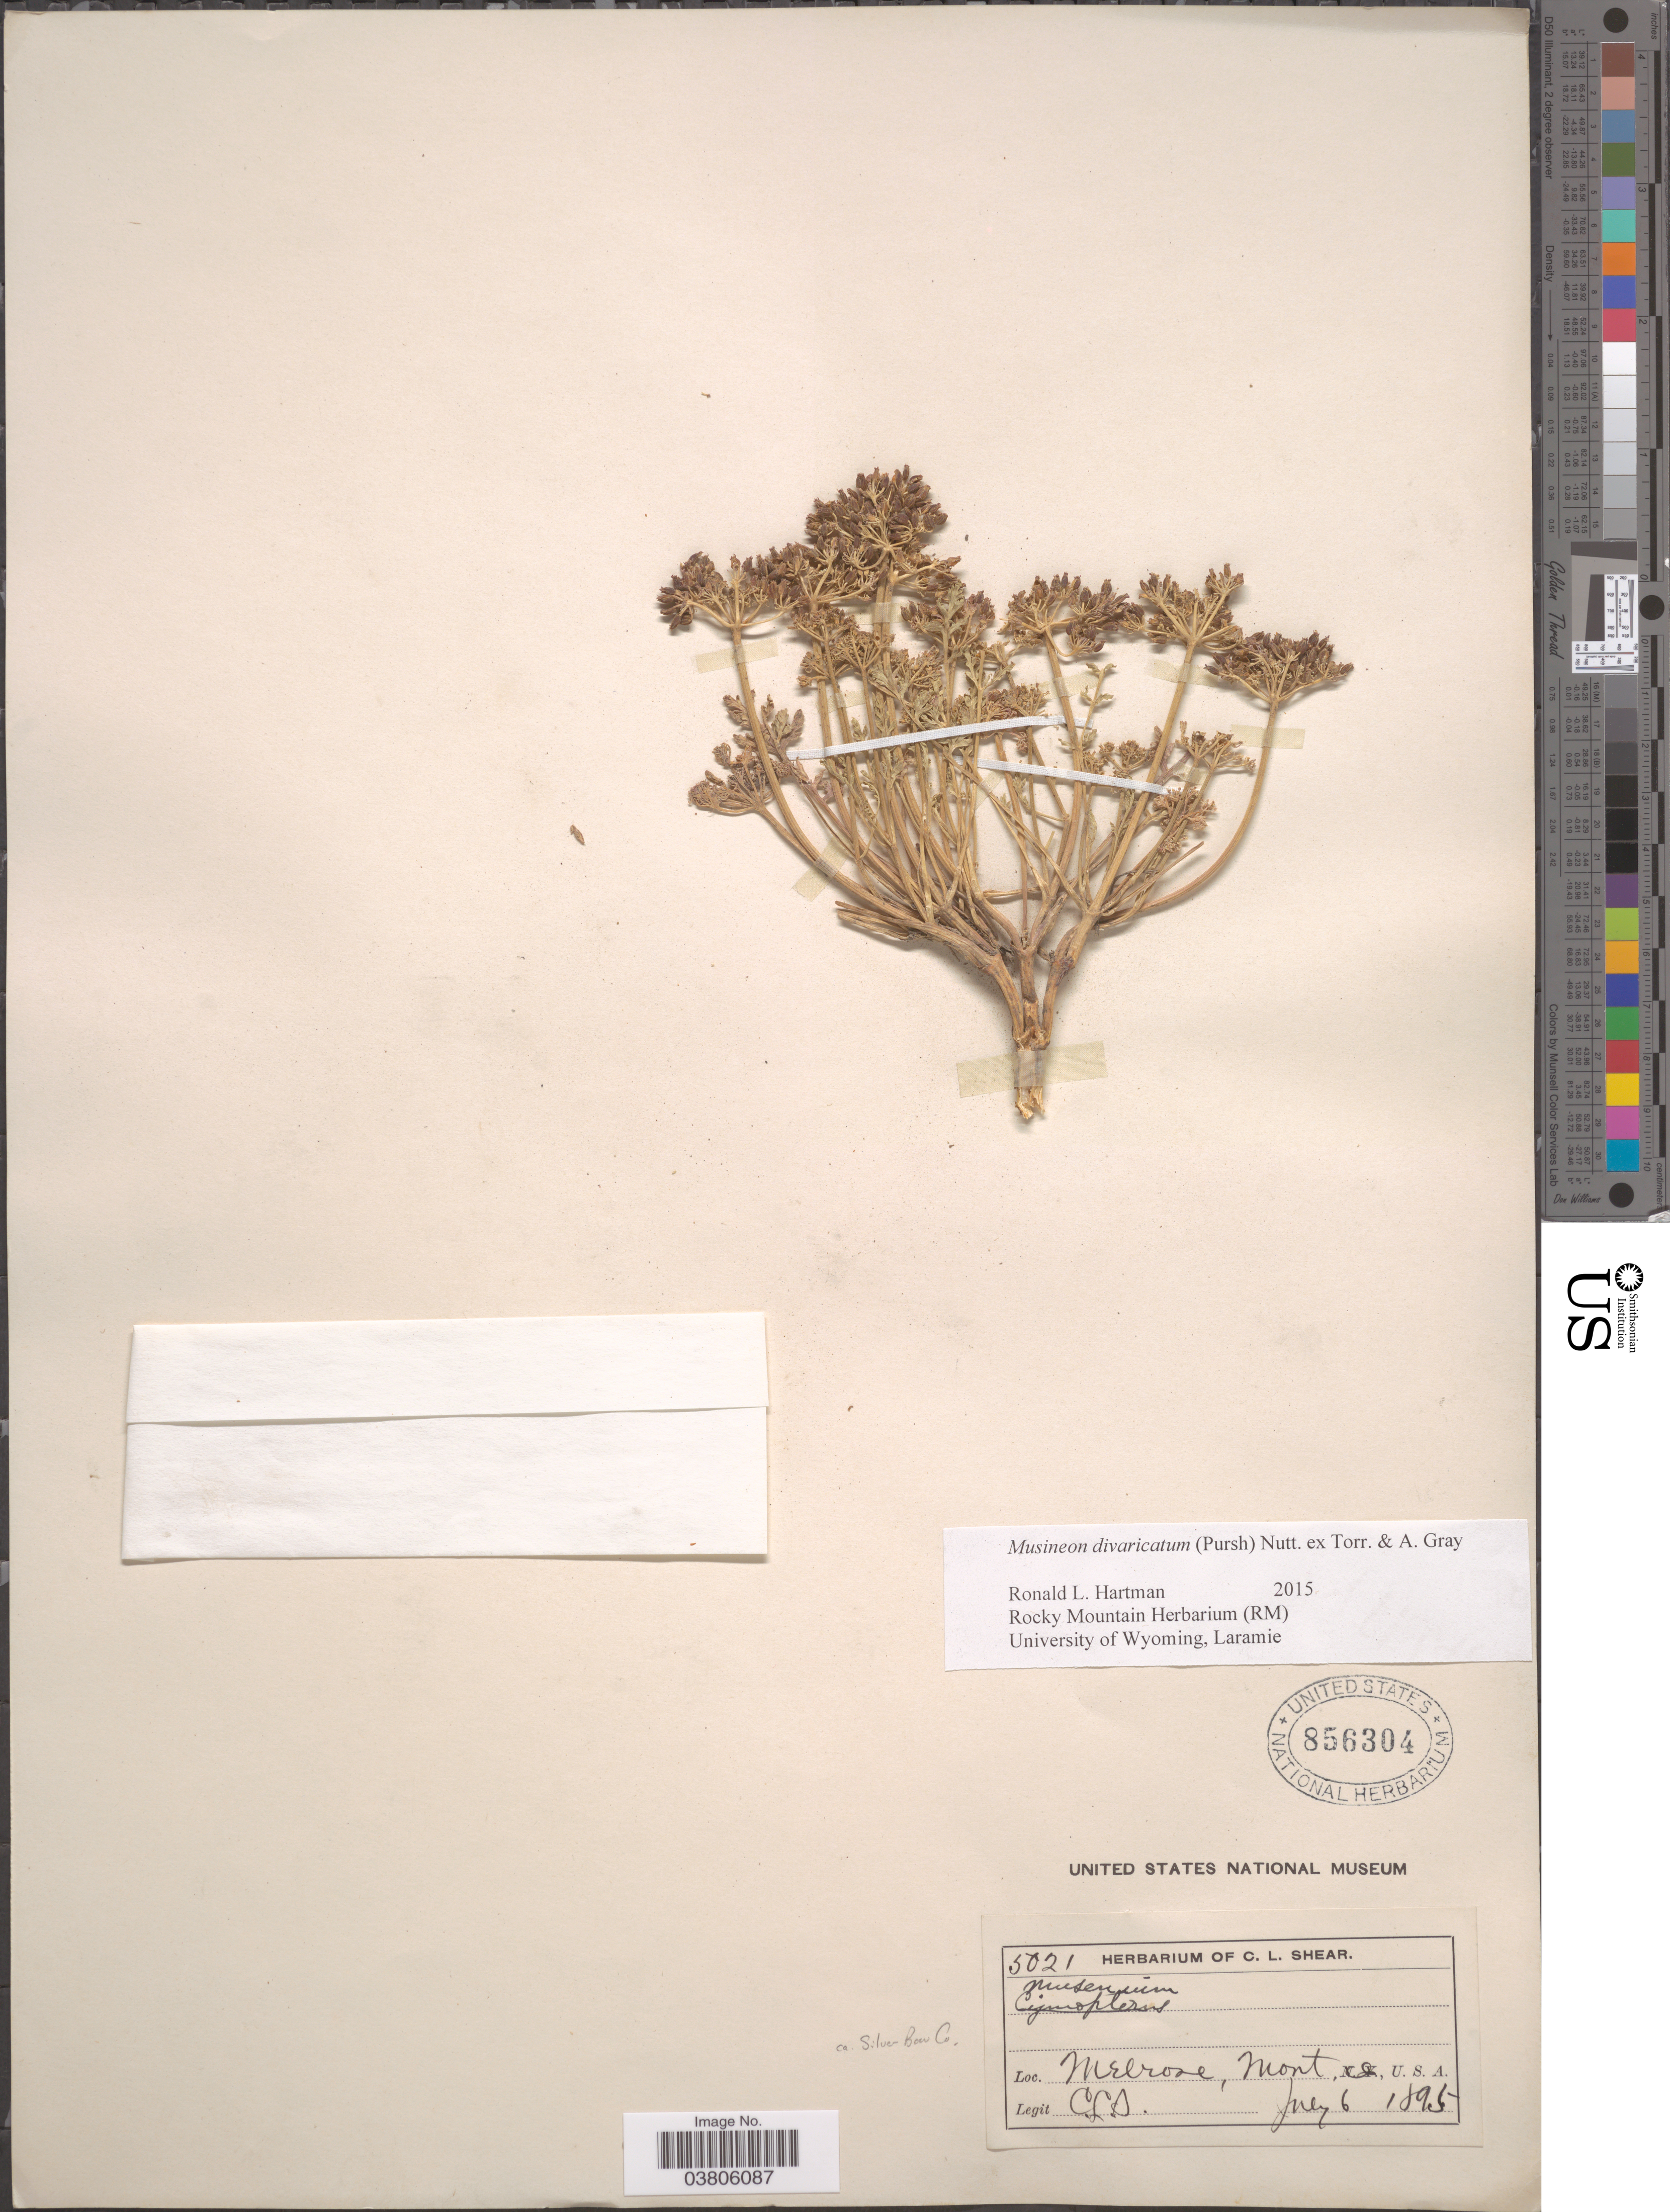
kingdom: Plantae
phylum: Tracheophyta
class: Magnoliopsida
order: Apiales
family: Apiaceae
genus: Musineon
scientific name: Musineon divaricatum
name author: (Pursh) Nutt.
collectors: C. L. Shear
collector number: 5021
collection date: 1895-07-06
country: United States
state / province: Montana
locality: Melrose. Ca. Silver Bow Co.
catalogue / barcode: US 856304